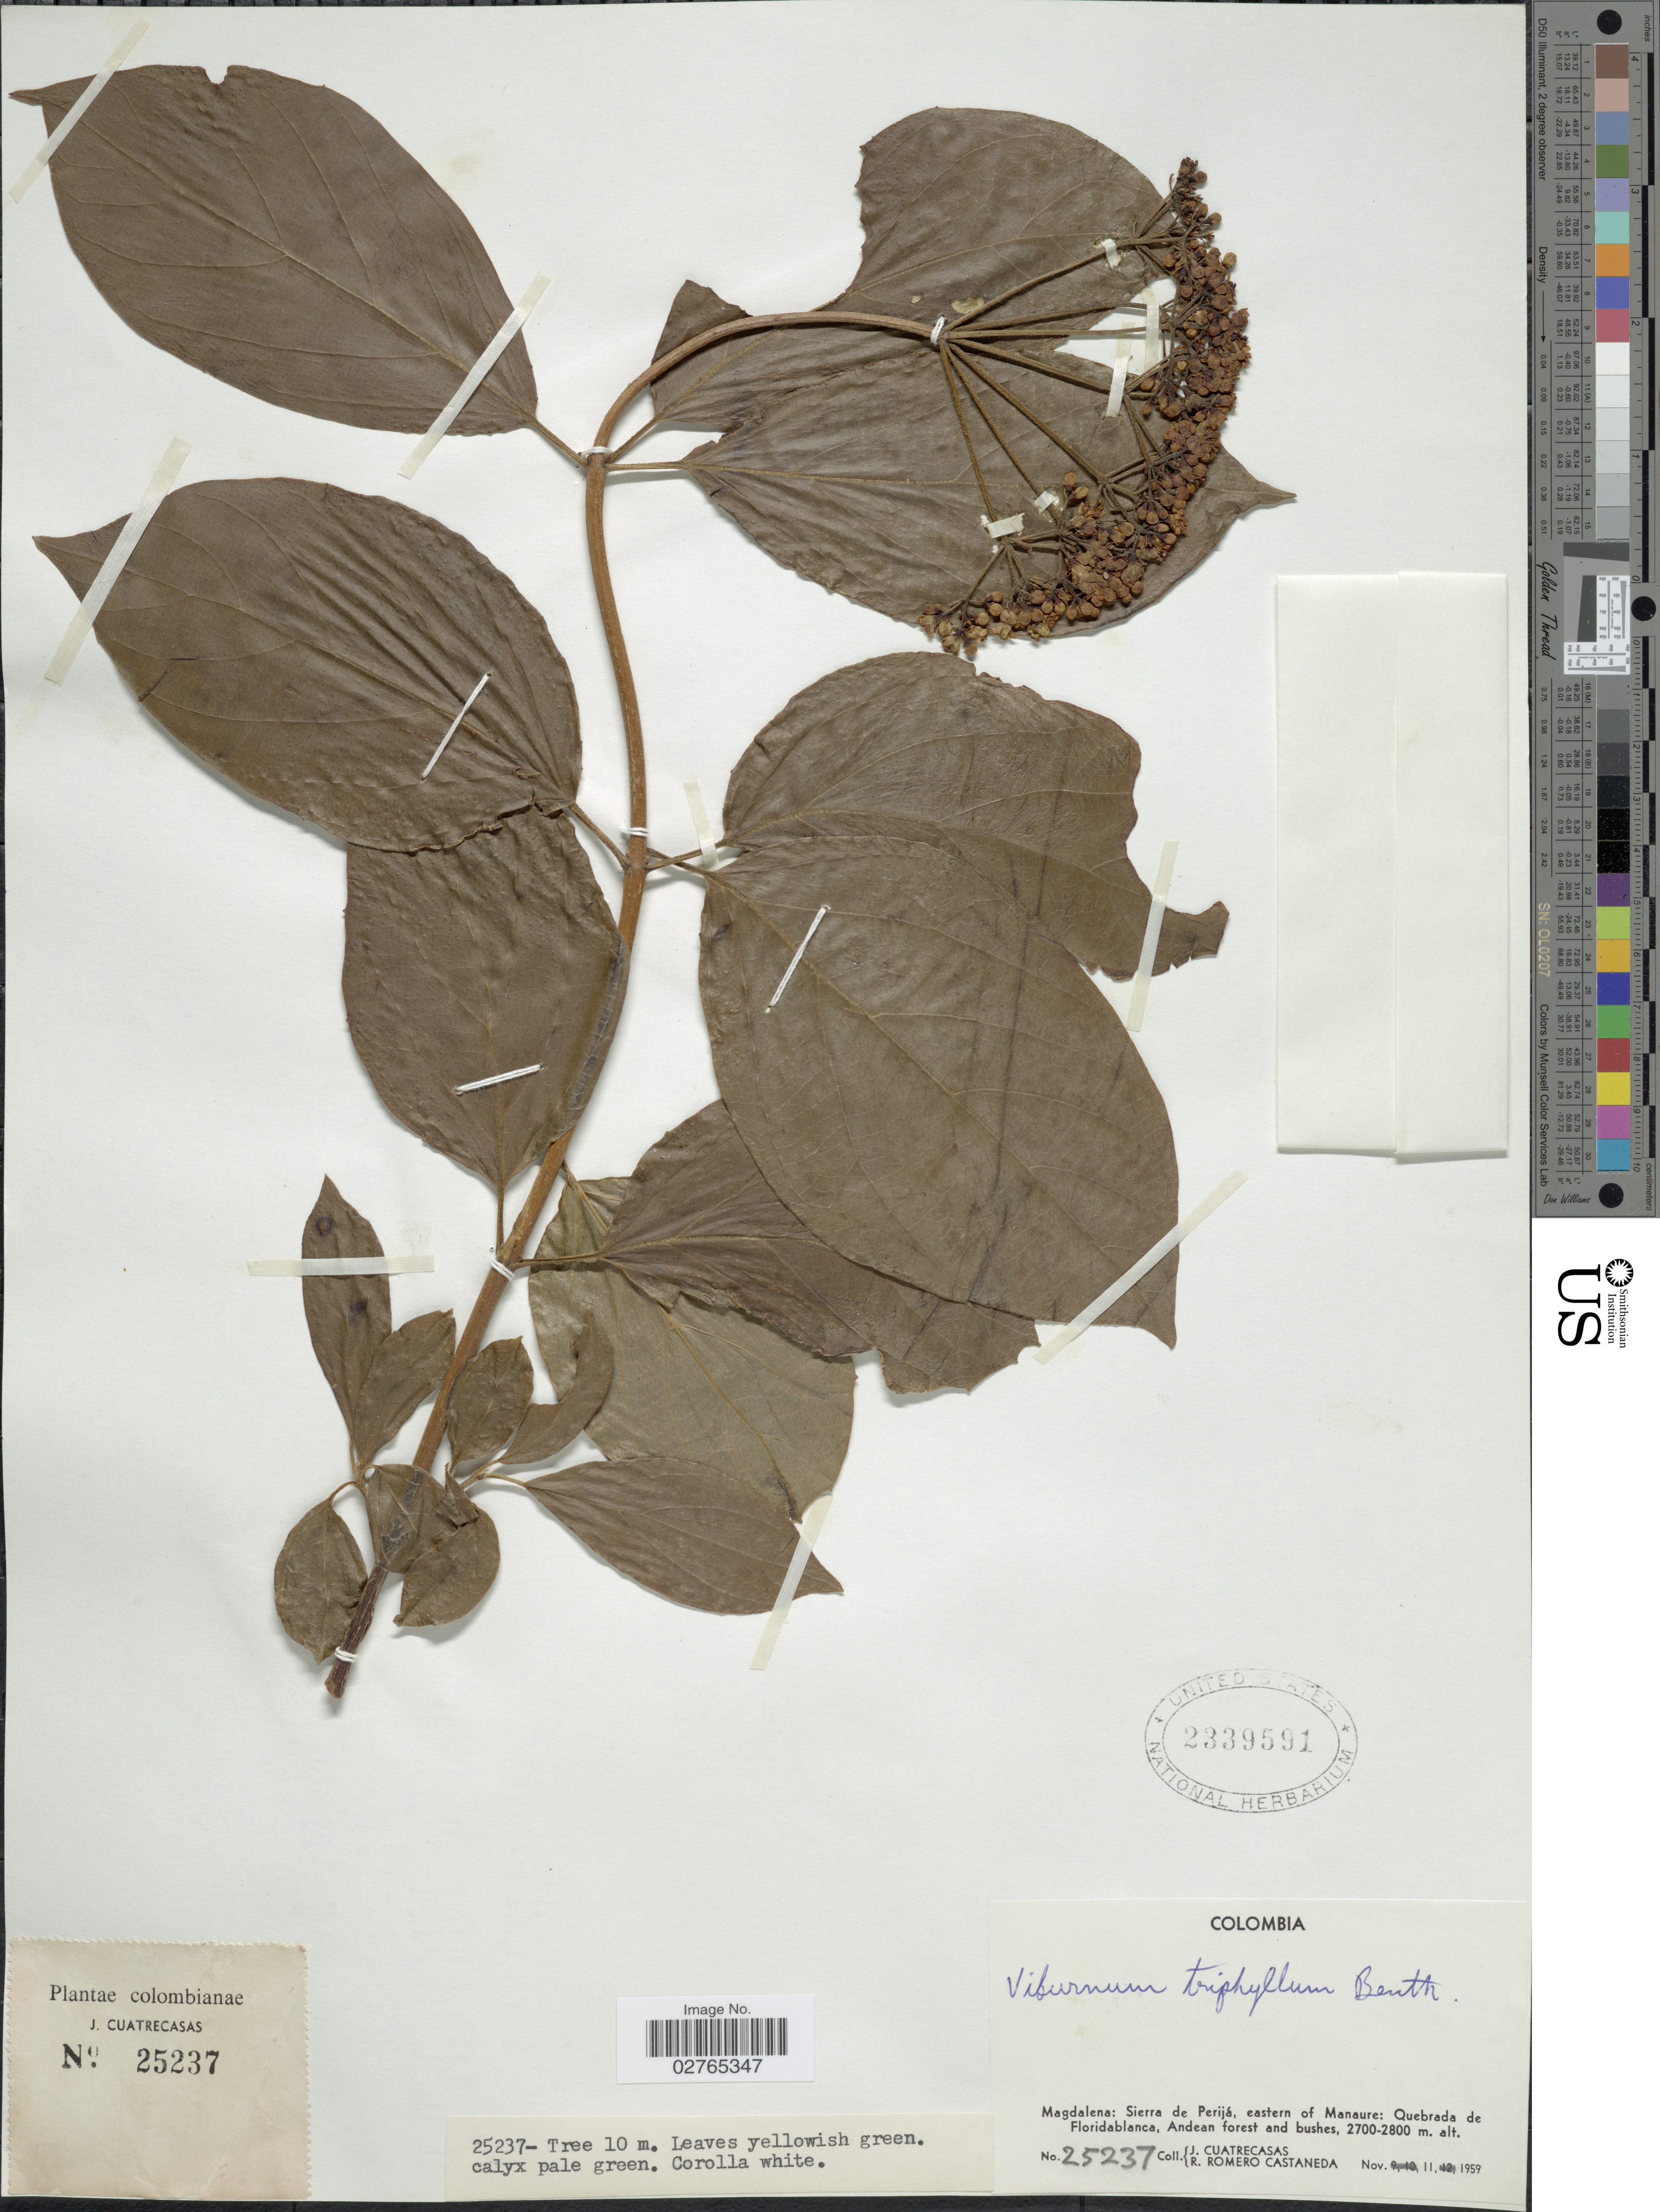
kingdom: Plantae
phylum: Tracheophyta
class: Magnoliopsida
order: Dipsacales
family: Viburnaceae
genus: Viburnum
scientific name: Viburnum triphyllum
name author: Benth.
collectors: J. Cuatrecasas & R. Romero Castañeda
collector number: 25237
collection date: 1959-11-11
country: Colombia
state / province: Magdalena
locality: Sierra de Perijá, eastern of Manaure: Quebrada de Floridablanca, Andean forest and bushes.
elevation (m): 2700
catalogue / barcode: US 2339591